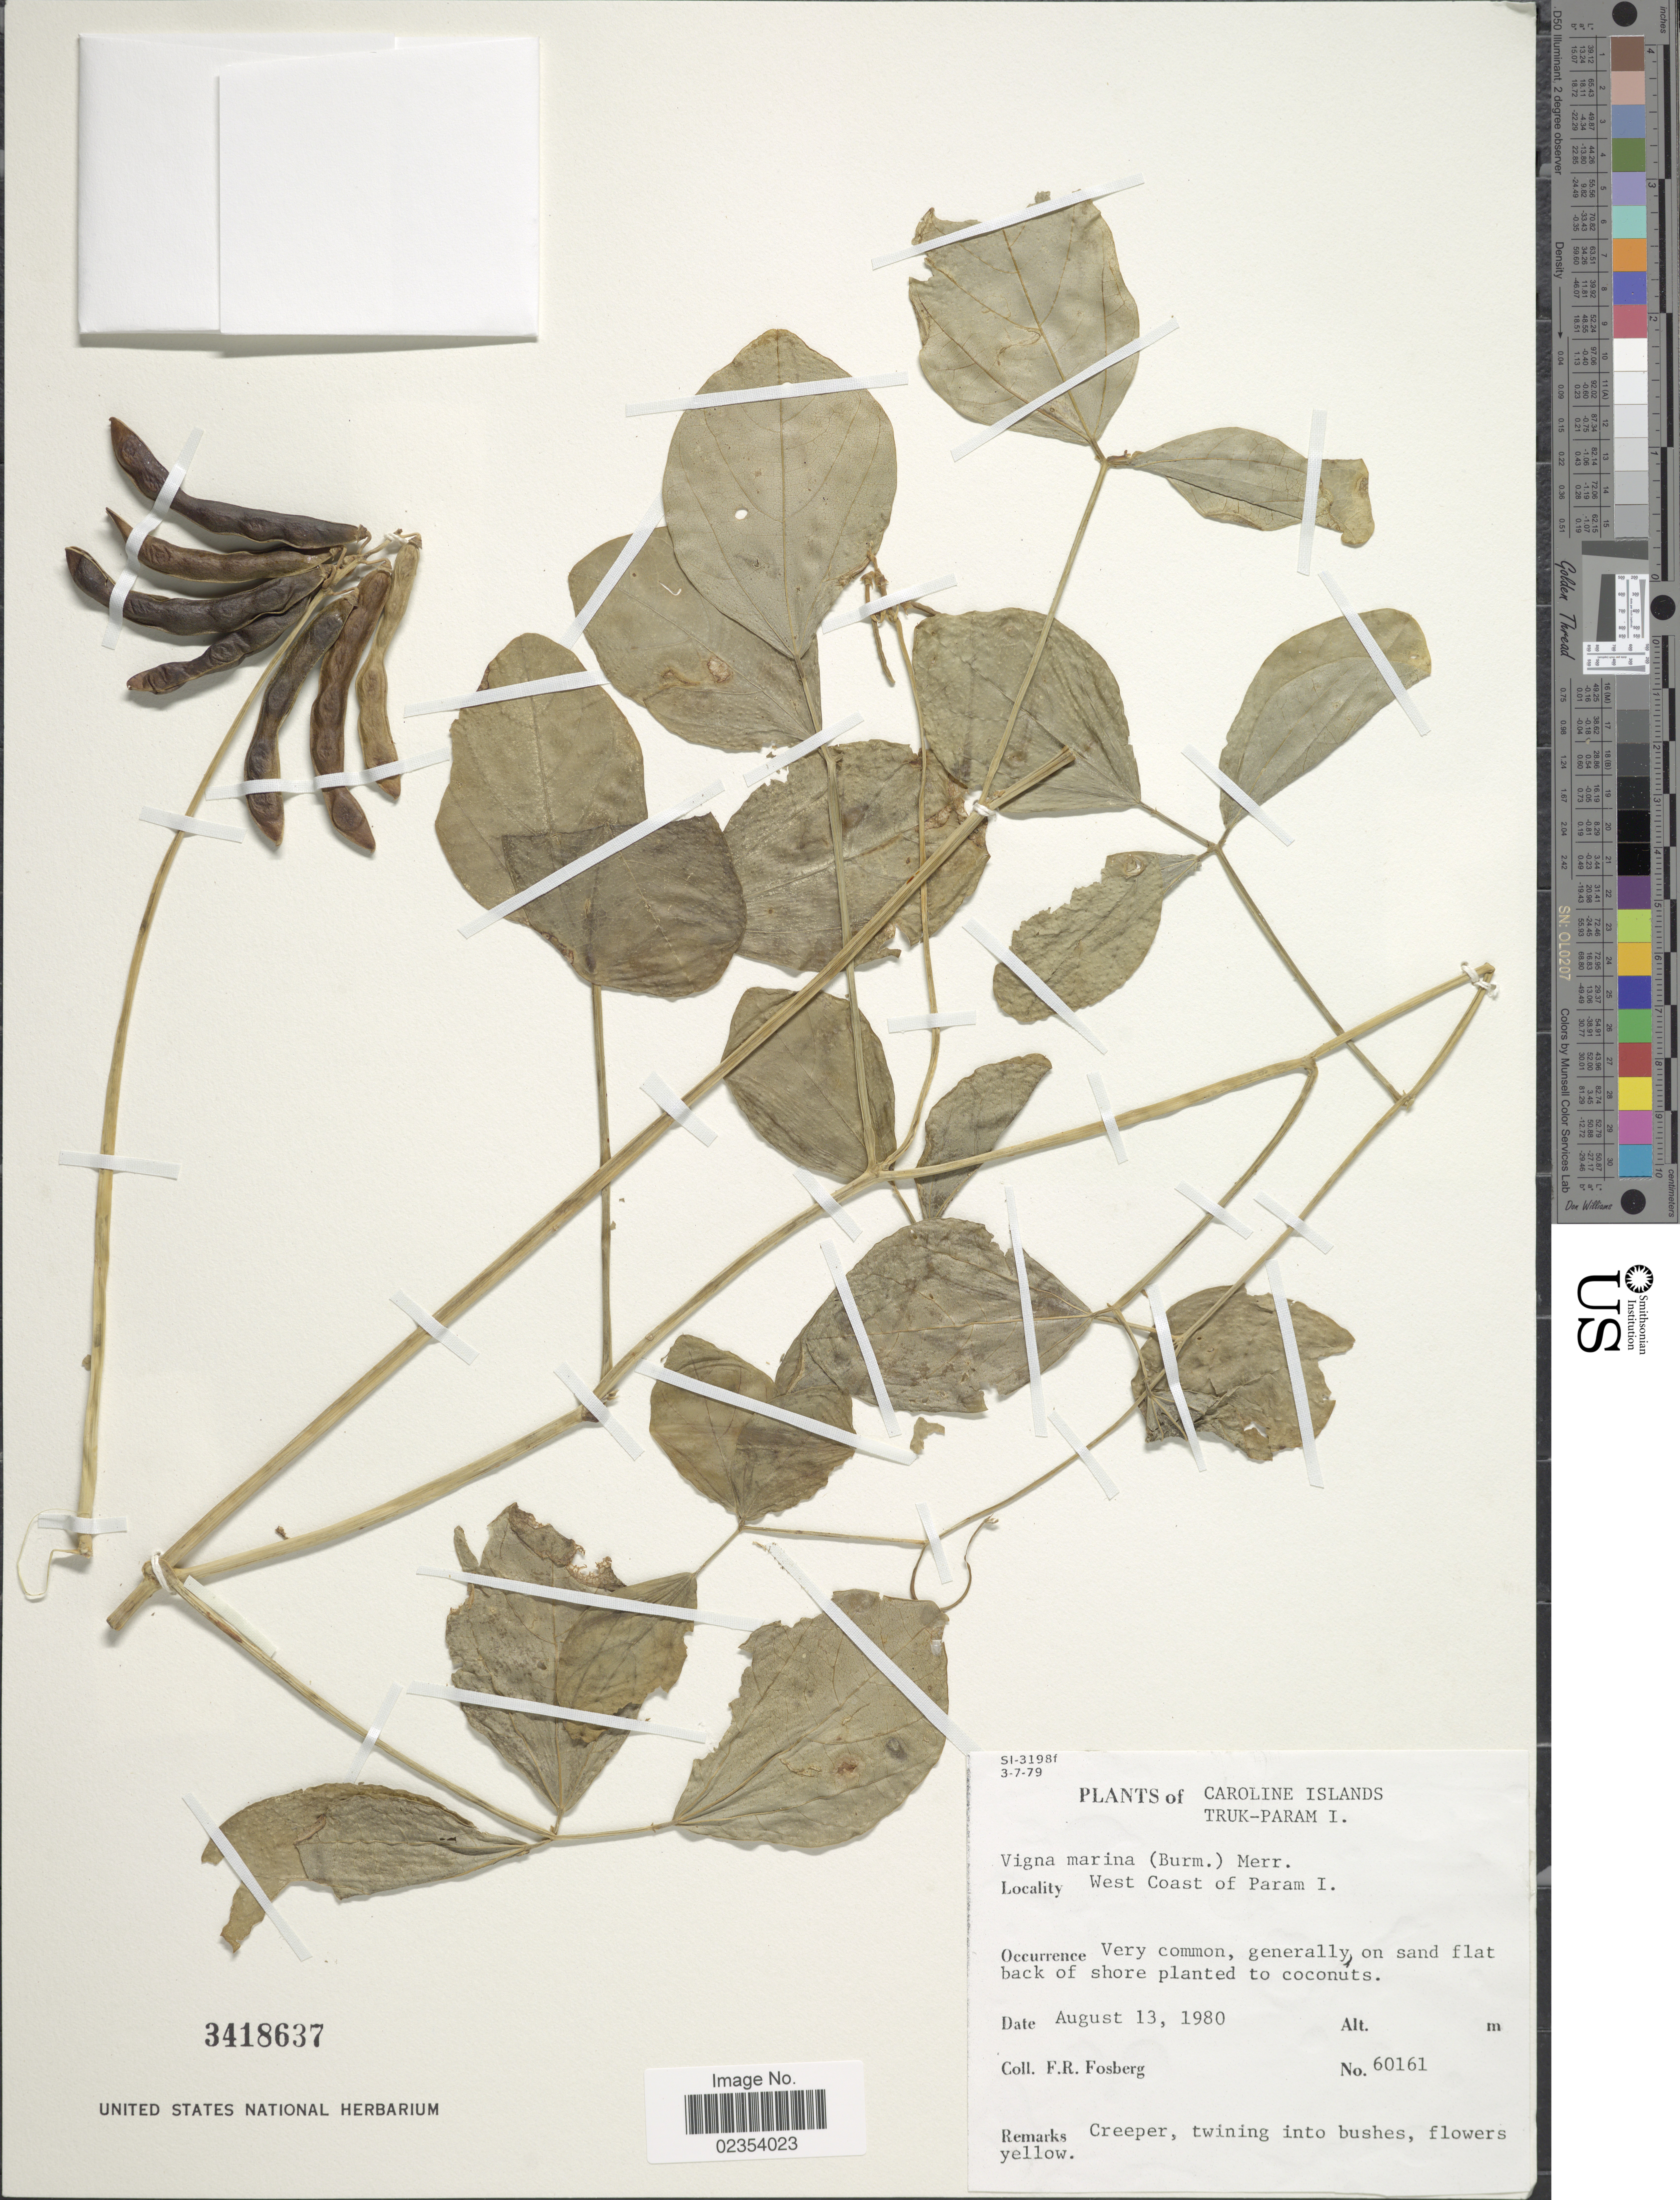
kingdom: Plantae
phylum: Tracheophyta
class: Magnoliopsida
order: Fabales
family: Fabaceae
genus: Vigna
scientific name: Vigna marina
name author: (Burm.) Merr.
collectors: F. R. Fosberg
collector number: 60161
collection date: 1980-08-13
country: Micronesia, Federated States of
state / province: Truk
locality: Caroline Islands. Truk-Param I. West Coast of Param I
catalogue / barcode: US 3418637